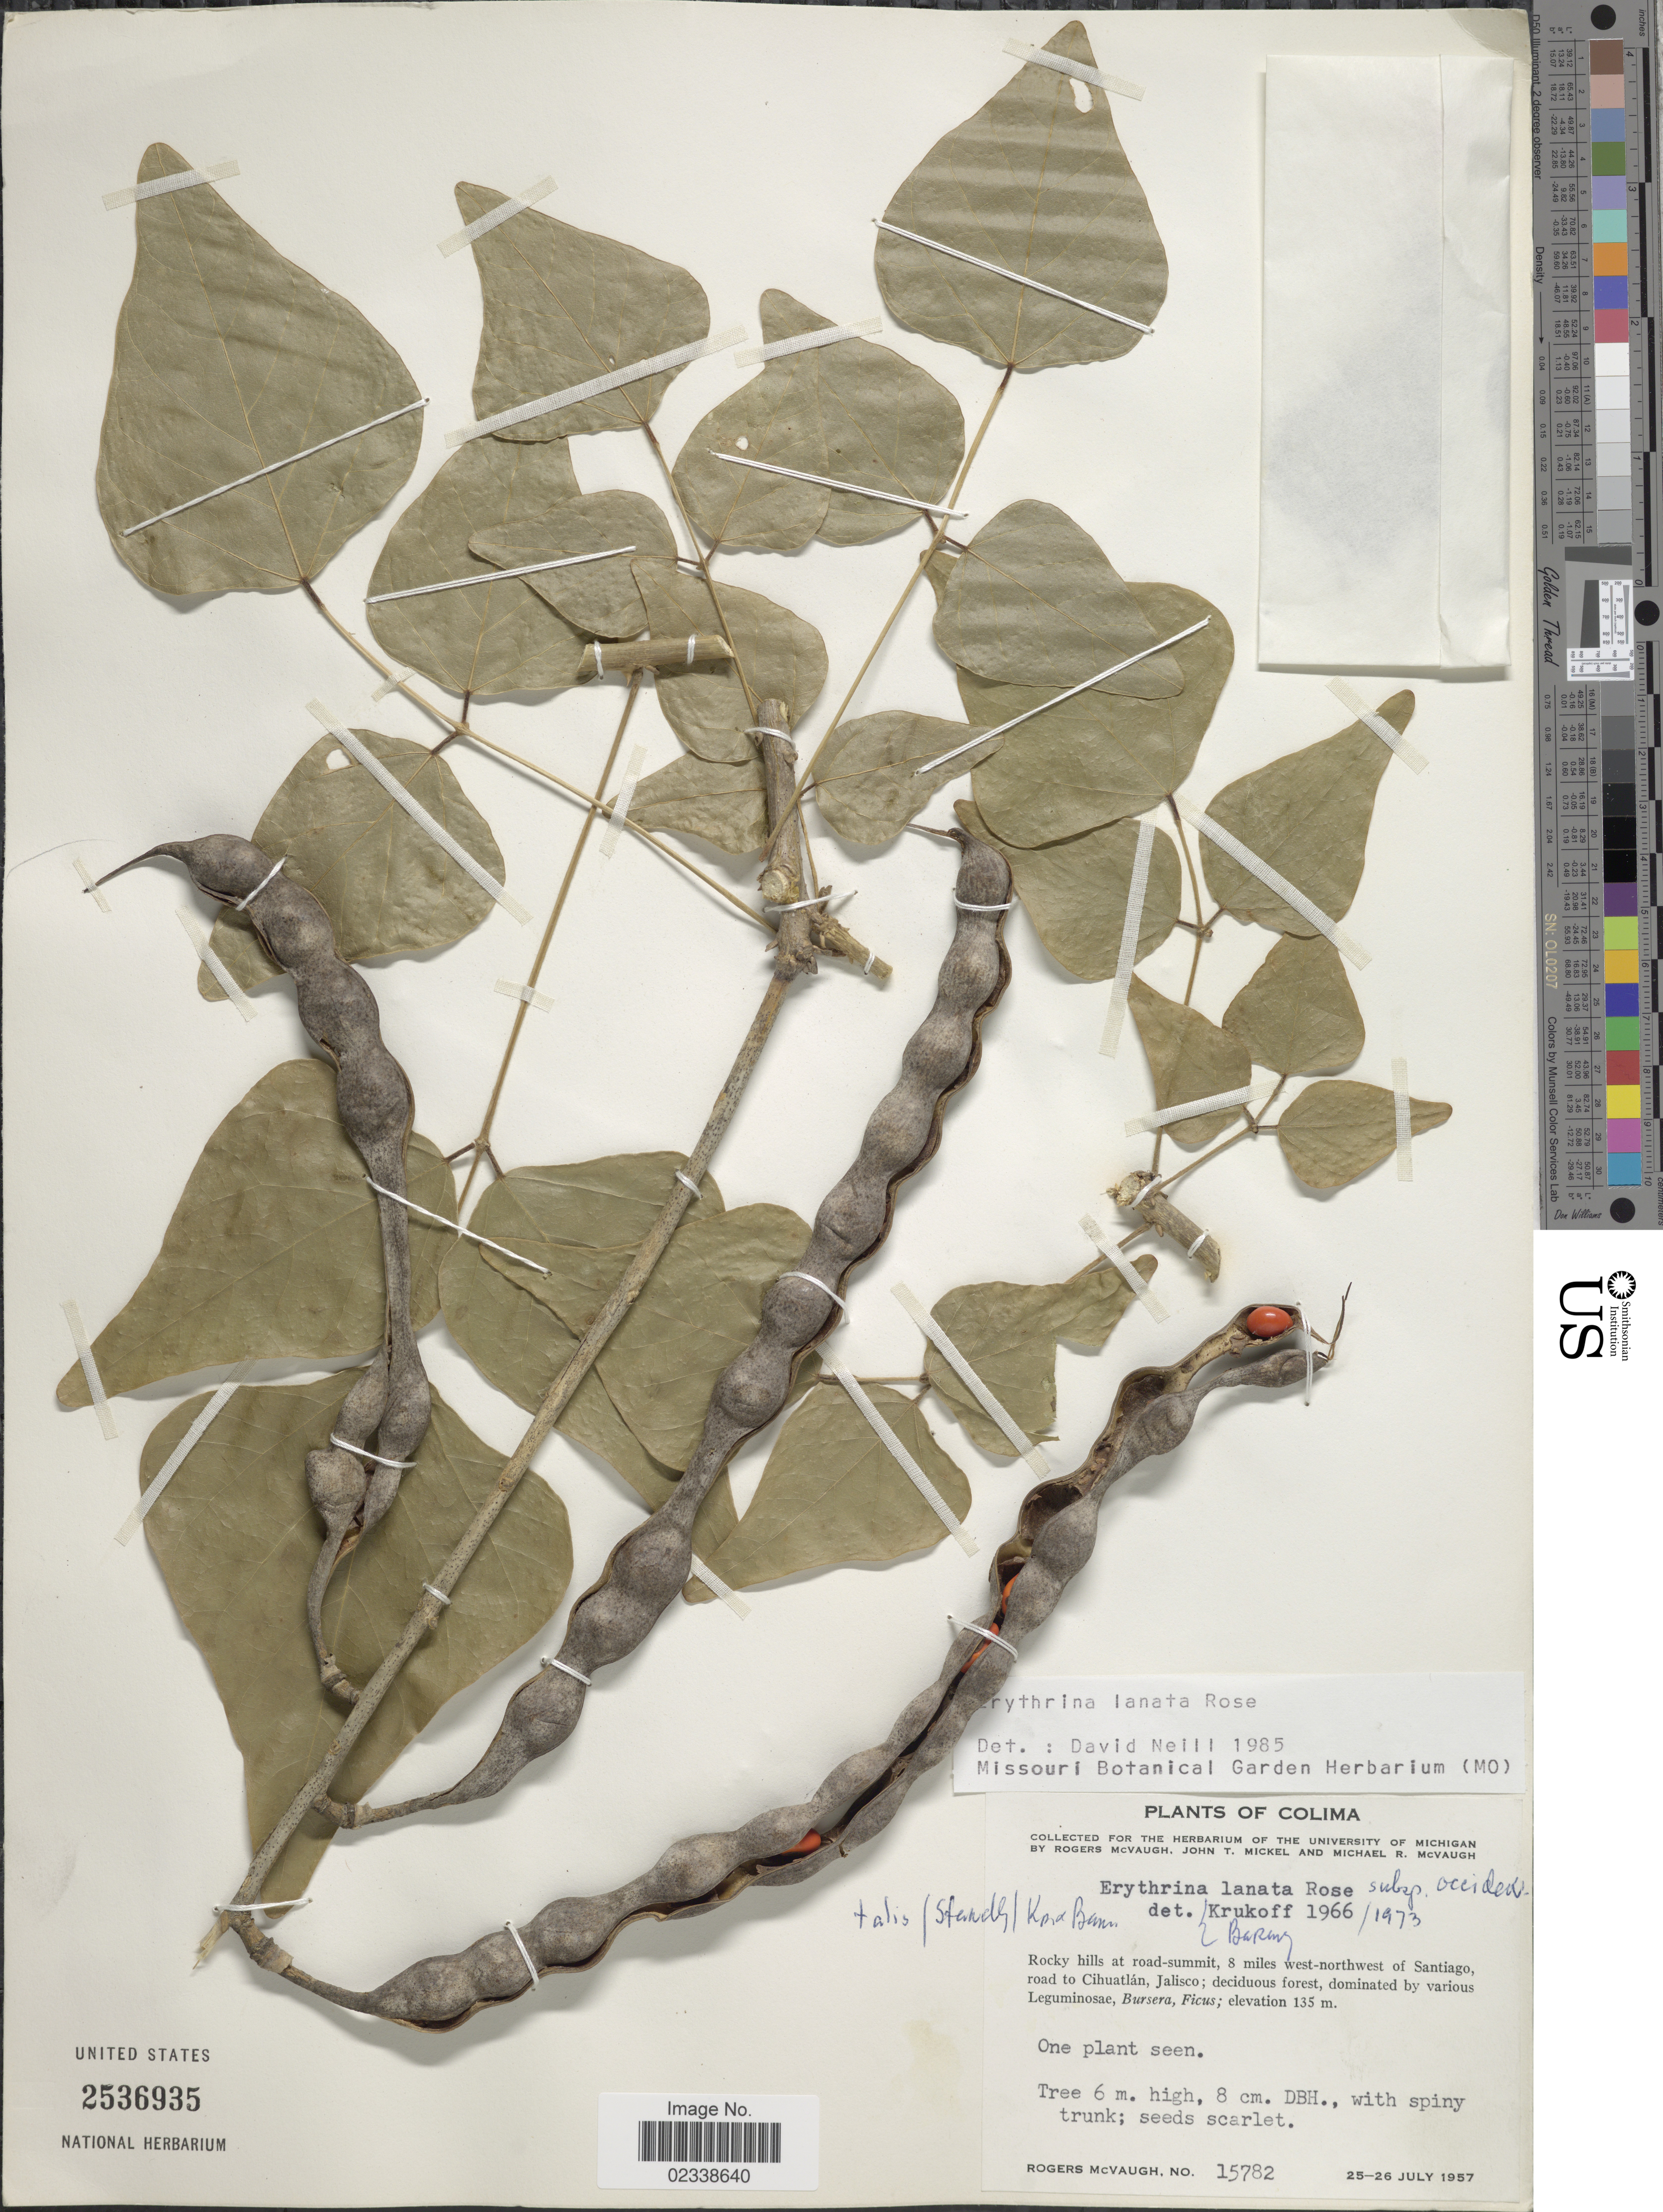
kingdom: Plantae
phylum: Tracheophyta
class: Magnoliopsida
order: Fabales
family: Fabaceae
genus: Erythrina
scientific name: Erythrina lanata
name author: Rose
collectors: R. McVaugh, J. T. Mickel & M. R. McVaugh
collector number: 15782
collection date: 1957-07-25/1957-07-26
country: Mexico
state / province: Colima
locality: Rocky hills at road-summit, 8 miles west-nortwest of Santiago, road to Cihuatlan, Jalisco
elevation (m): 135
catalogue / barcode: US 2536935